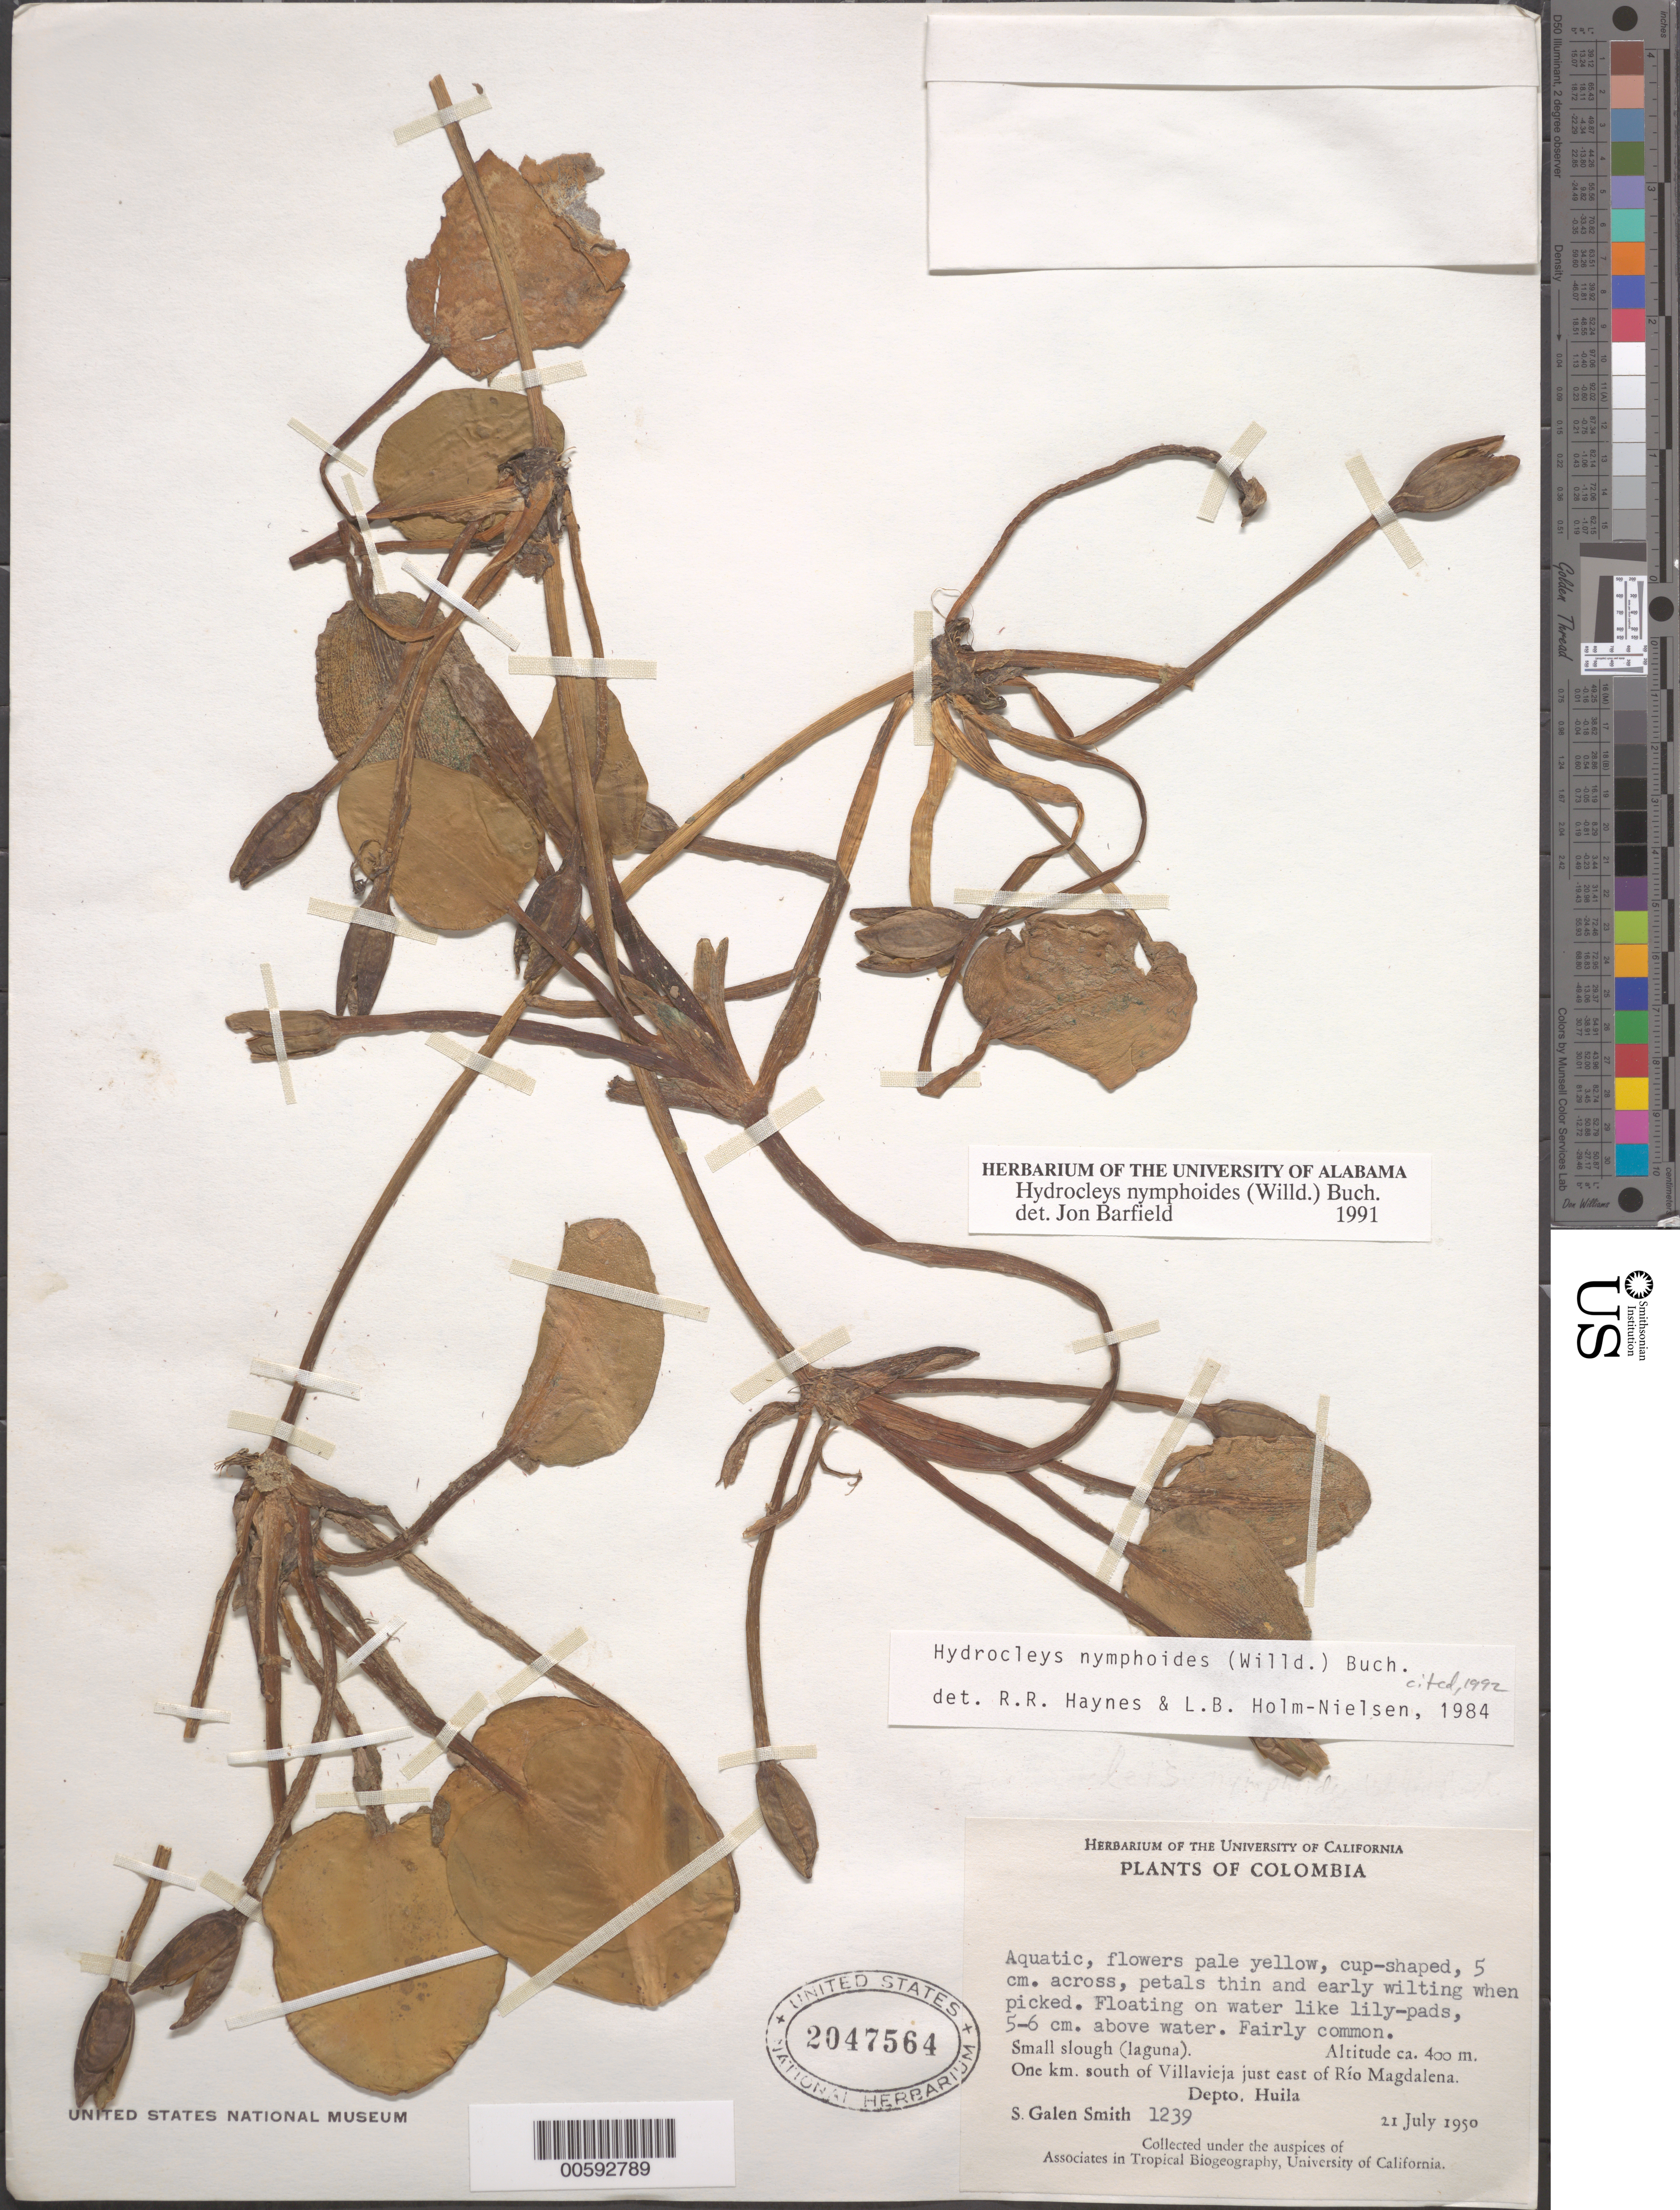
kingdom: Plantae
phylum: Tracheophyta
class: Liliopsida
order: Alismatales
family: Alismataceae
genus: Hydrocleys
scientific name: Hydrocleys nymphoides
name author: (Humb. & Bonpl. ex Willd.) Buchenau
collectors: S. G. Smith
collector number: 1239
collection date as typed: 21 Jul 1950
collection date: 1950-07-21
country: Colombia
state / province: Huila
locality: S of Villa Vieja, E of Rio Magdalena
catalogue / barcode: US 2047564